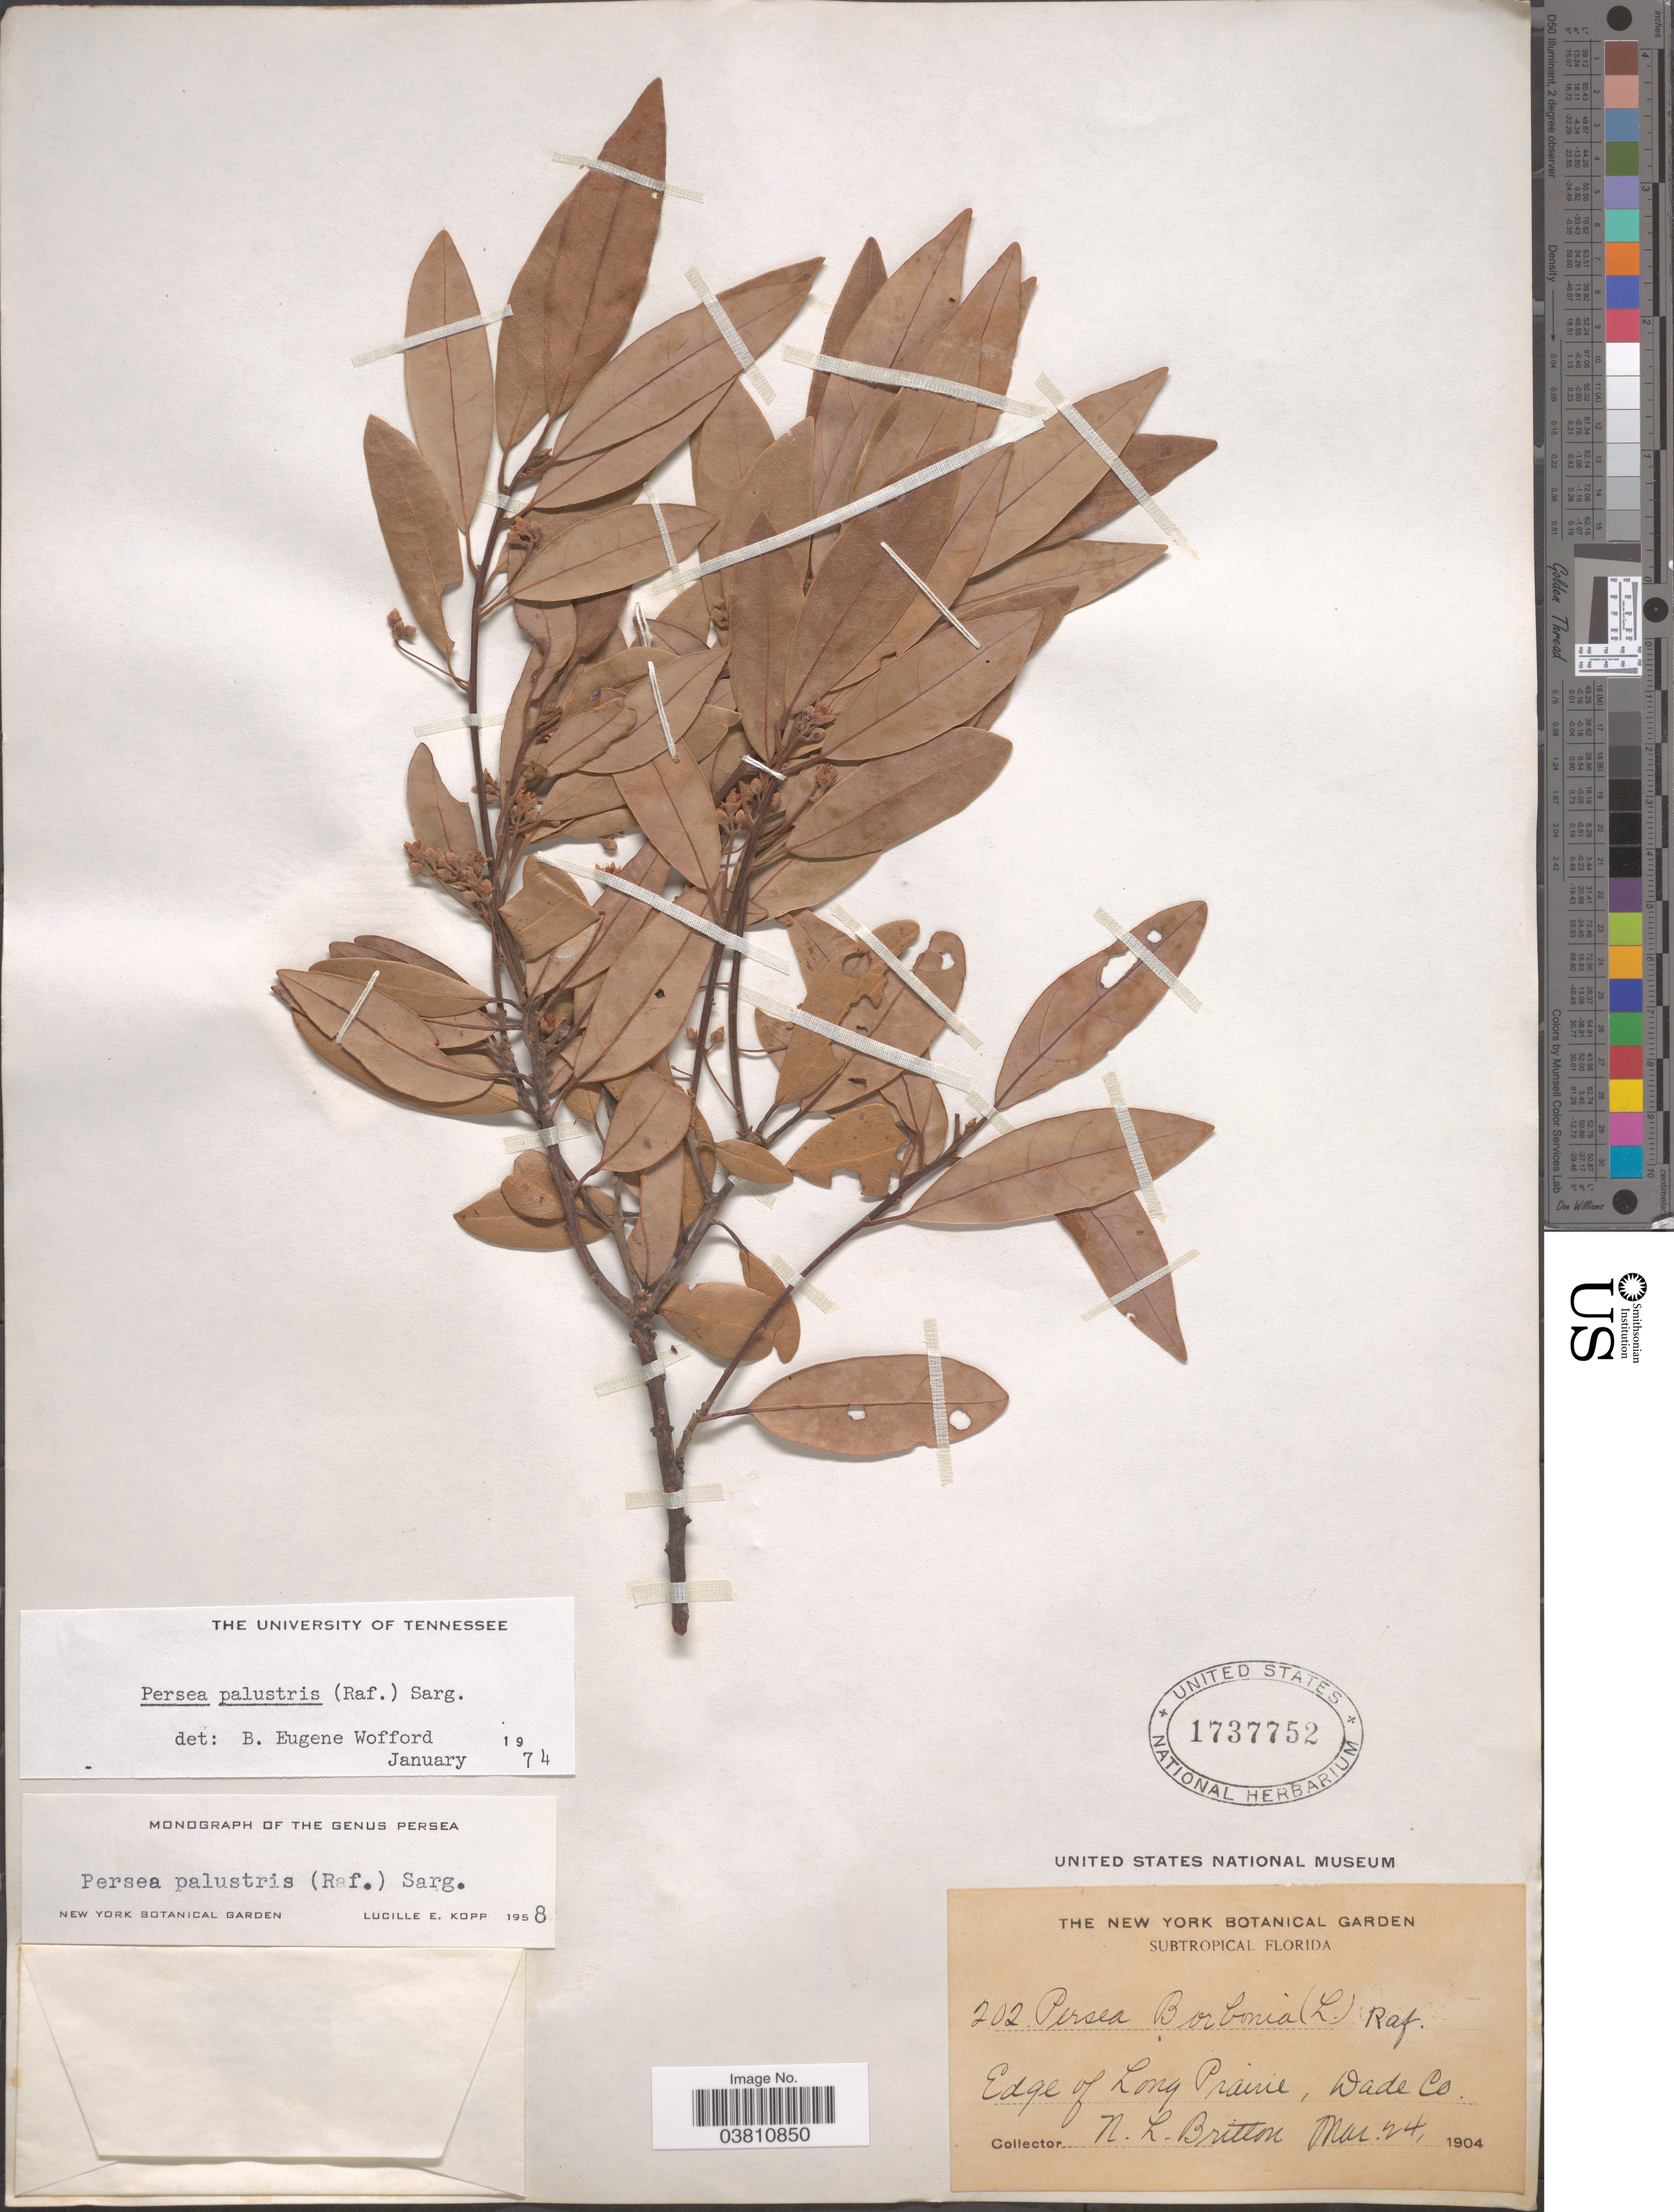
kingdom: Plantae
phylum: Tracheophyta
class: Magnoliopsida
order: Laurales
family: Lauraceae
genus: Persea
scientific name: Persea palustris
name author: (Raf.) Sarg.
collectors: N. Britton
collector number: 202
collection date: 1904-03-24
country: United States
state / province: Florida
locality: Subtropical Florida. Edge of Long Prairie, Wade Co.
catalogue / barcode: US 1737752